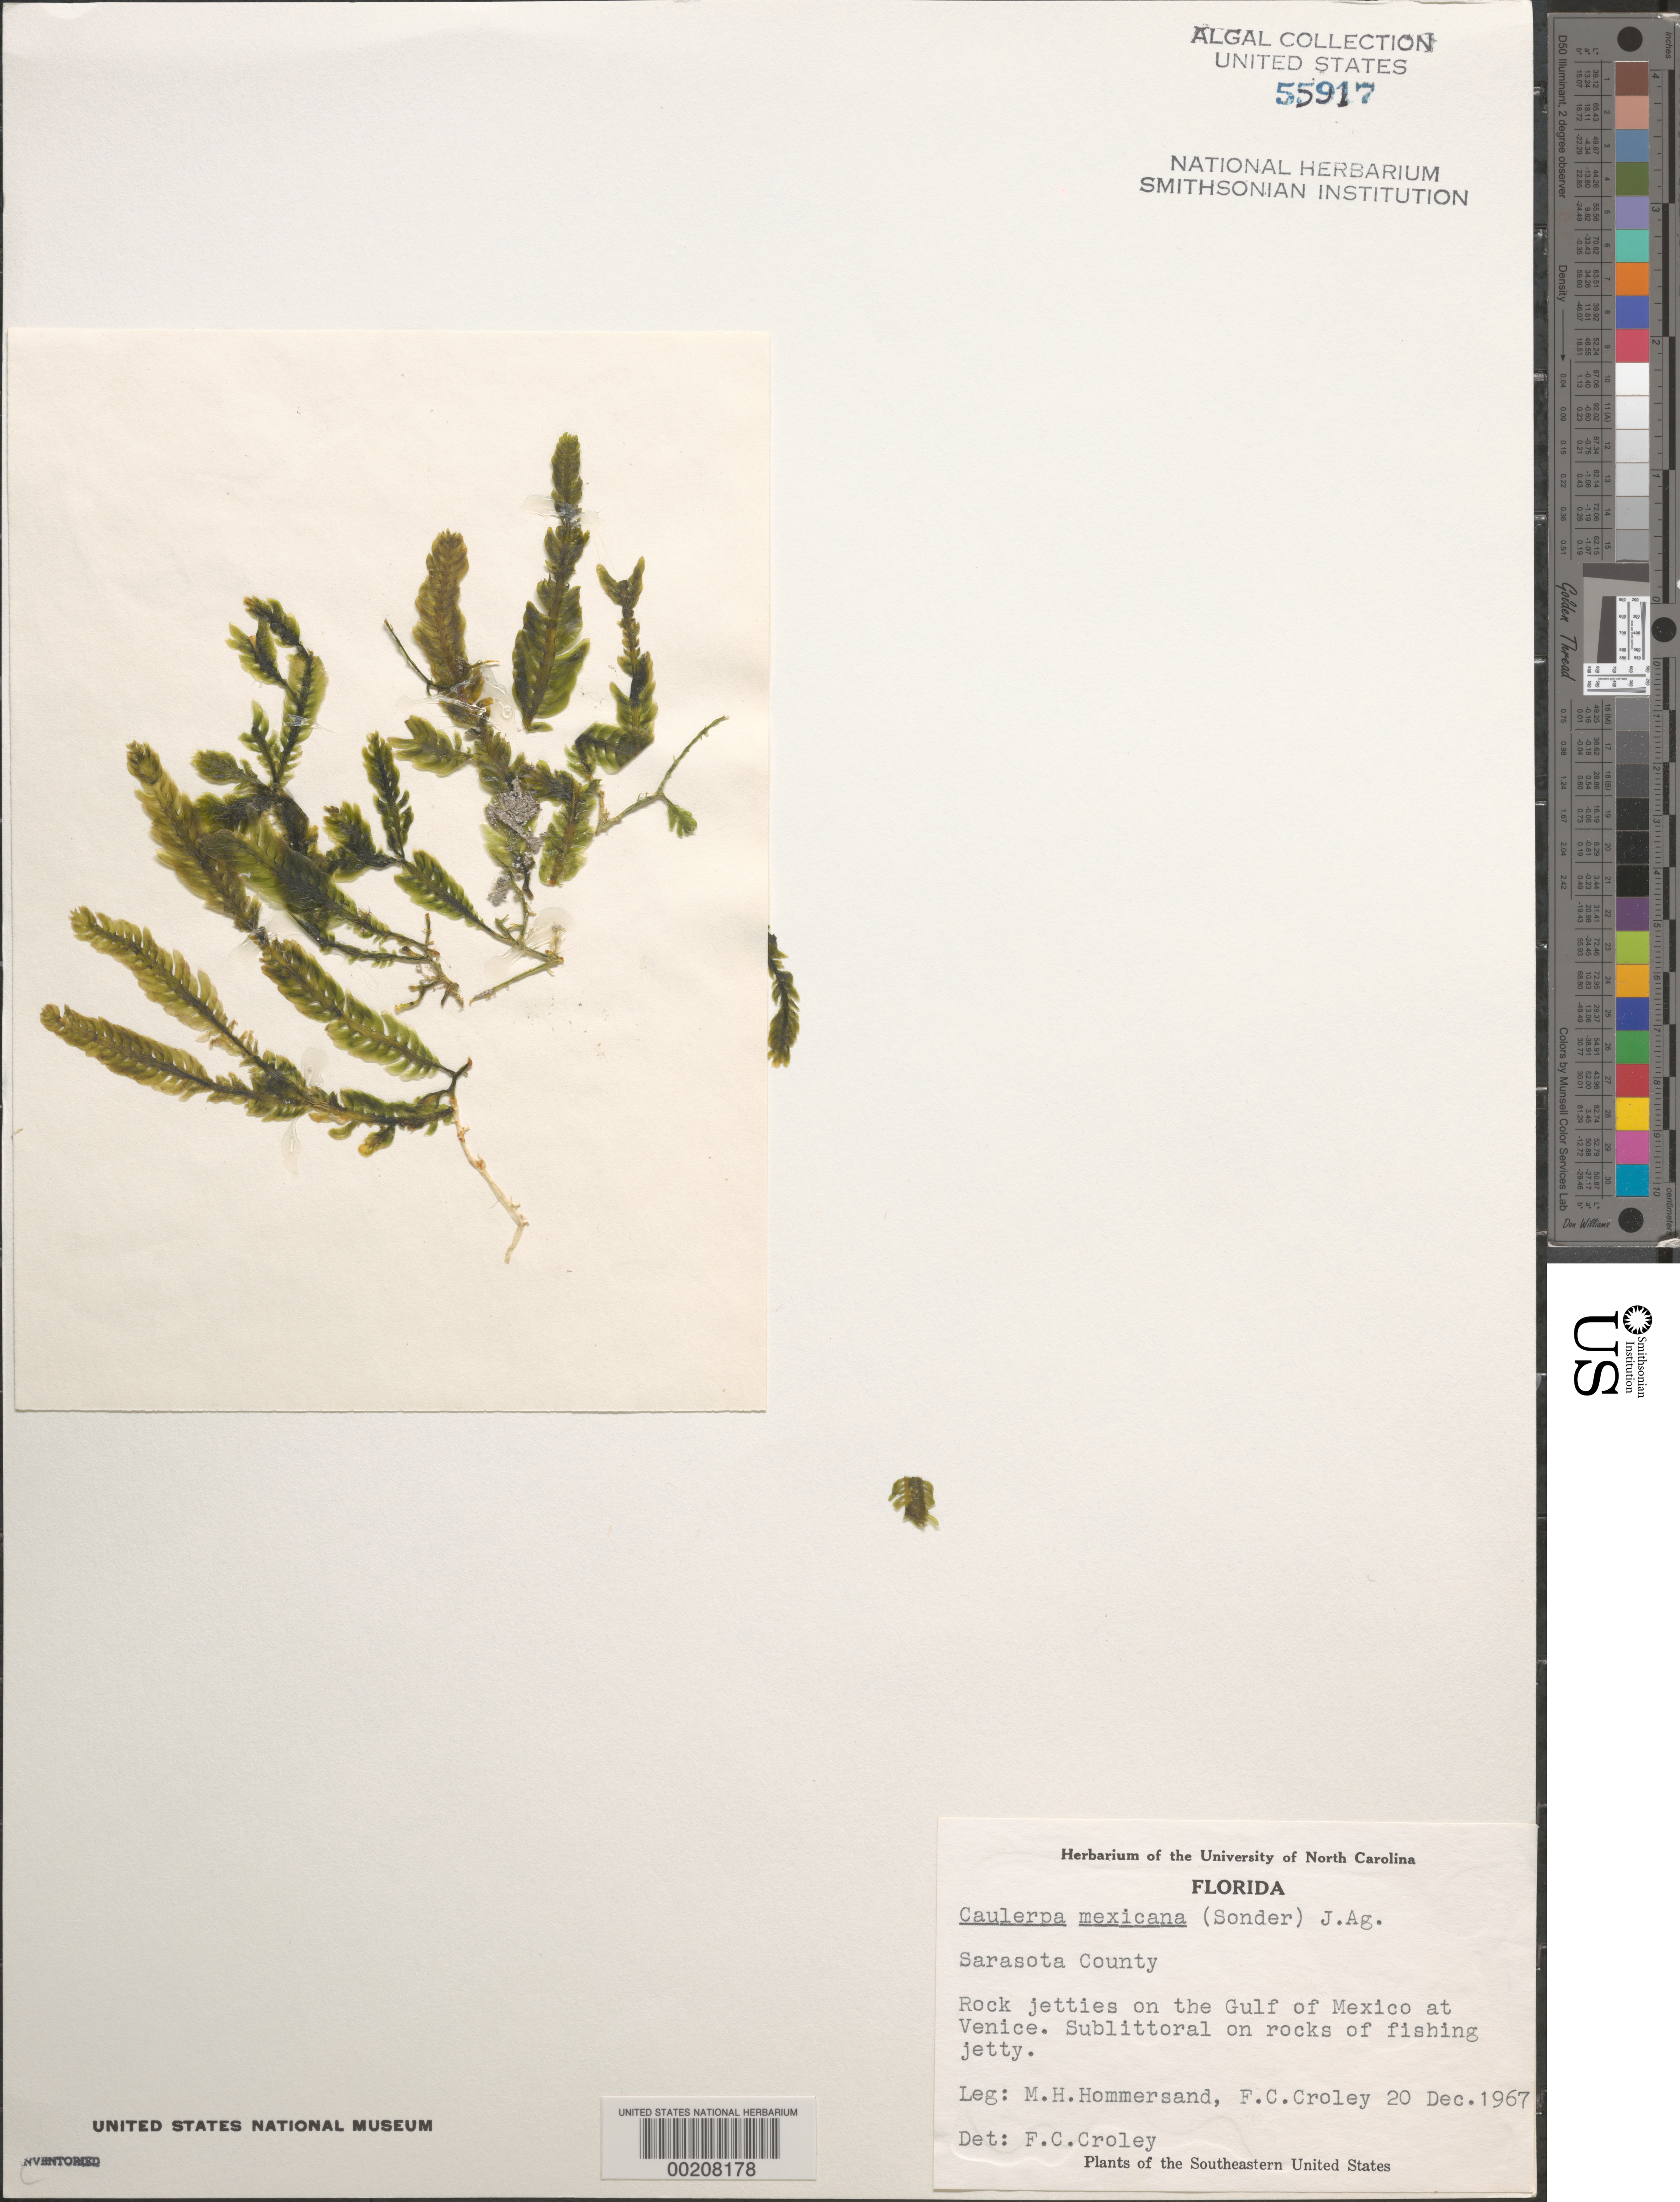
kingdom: Plantae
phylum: Chlorophyta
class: Ulvophyceae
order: Bryopsidales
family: Caulerpaceae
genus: Caulerpa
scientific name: Caulerpa mexicana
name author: Sond. ex Kütz.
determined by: Croley, F. C.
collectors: M. H. Hommersand & F. C. Croley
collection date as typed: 20 Dec 1967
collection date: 1967-12-20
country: United States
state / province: Florida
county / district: Sarasota County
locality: Venice, Gulf of Mexico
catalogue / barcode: US 55917